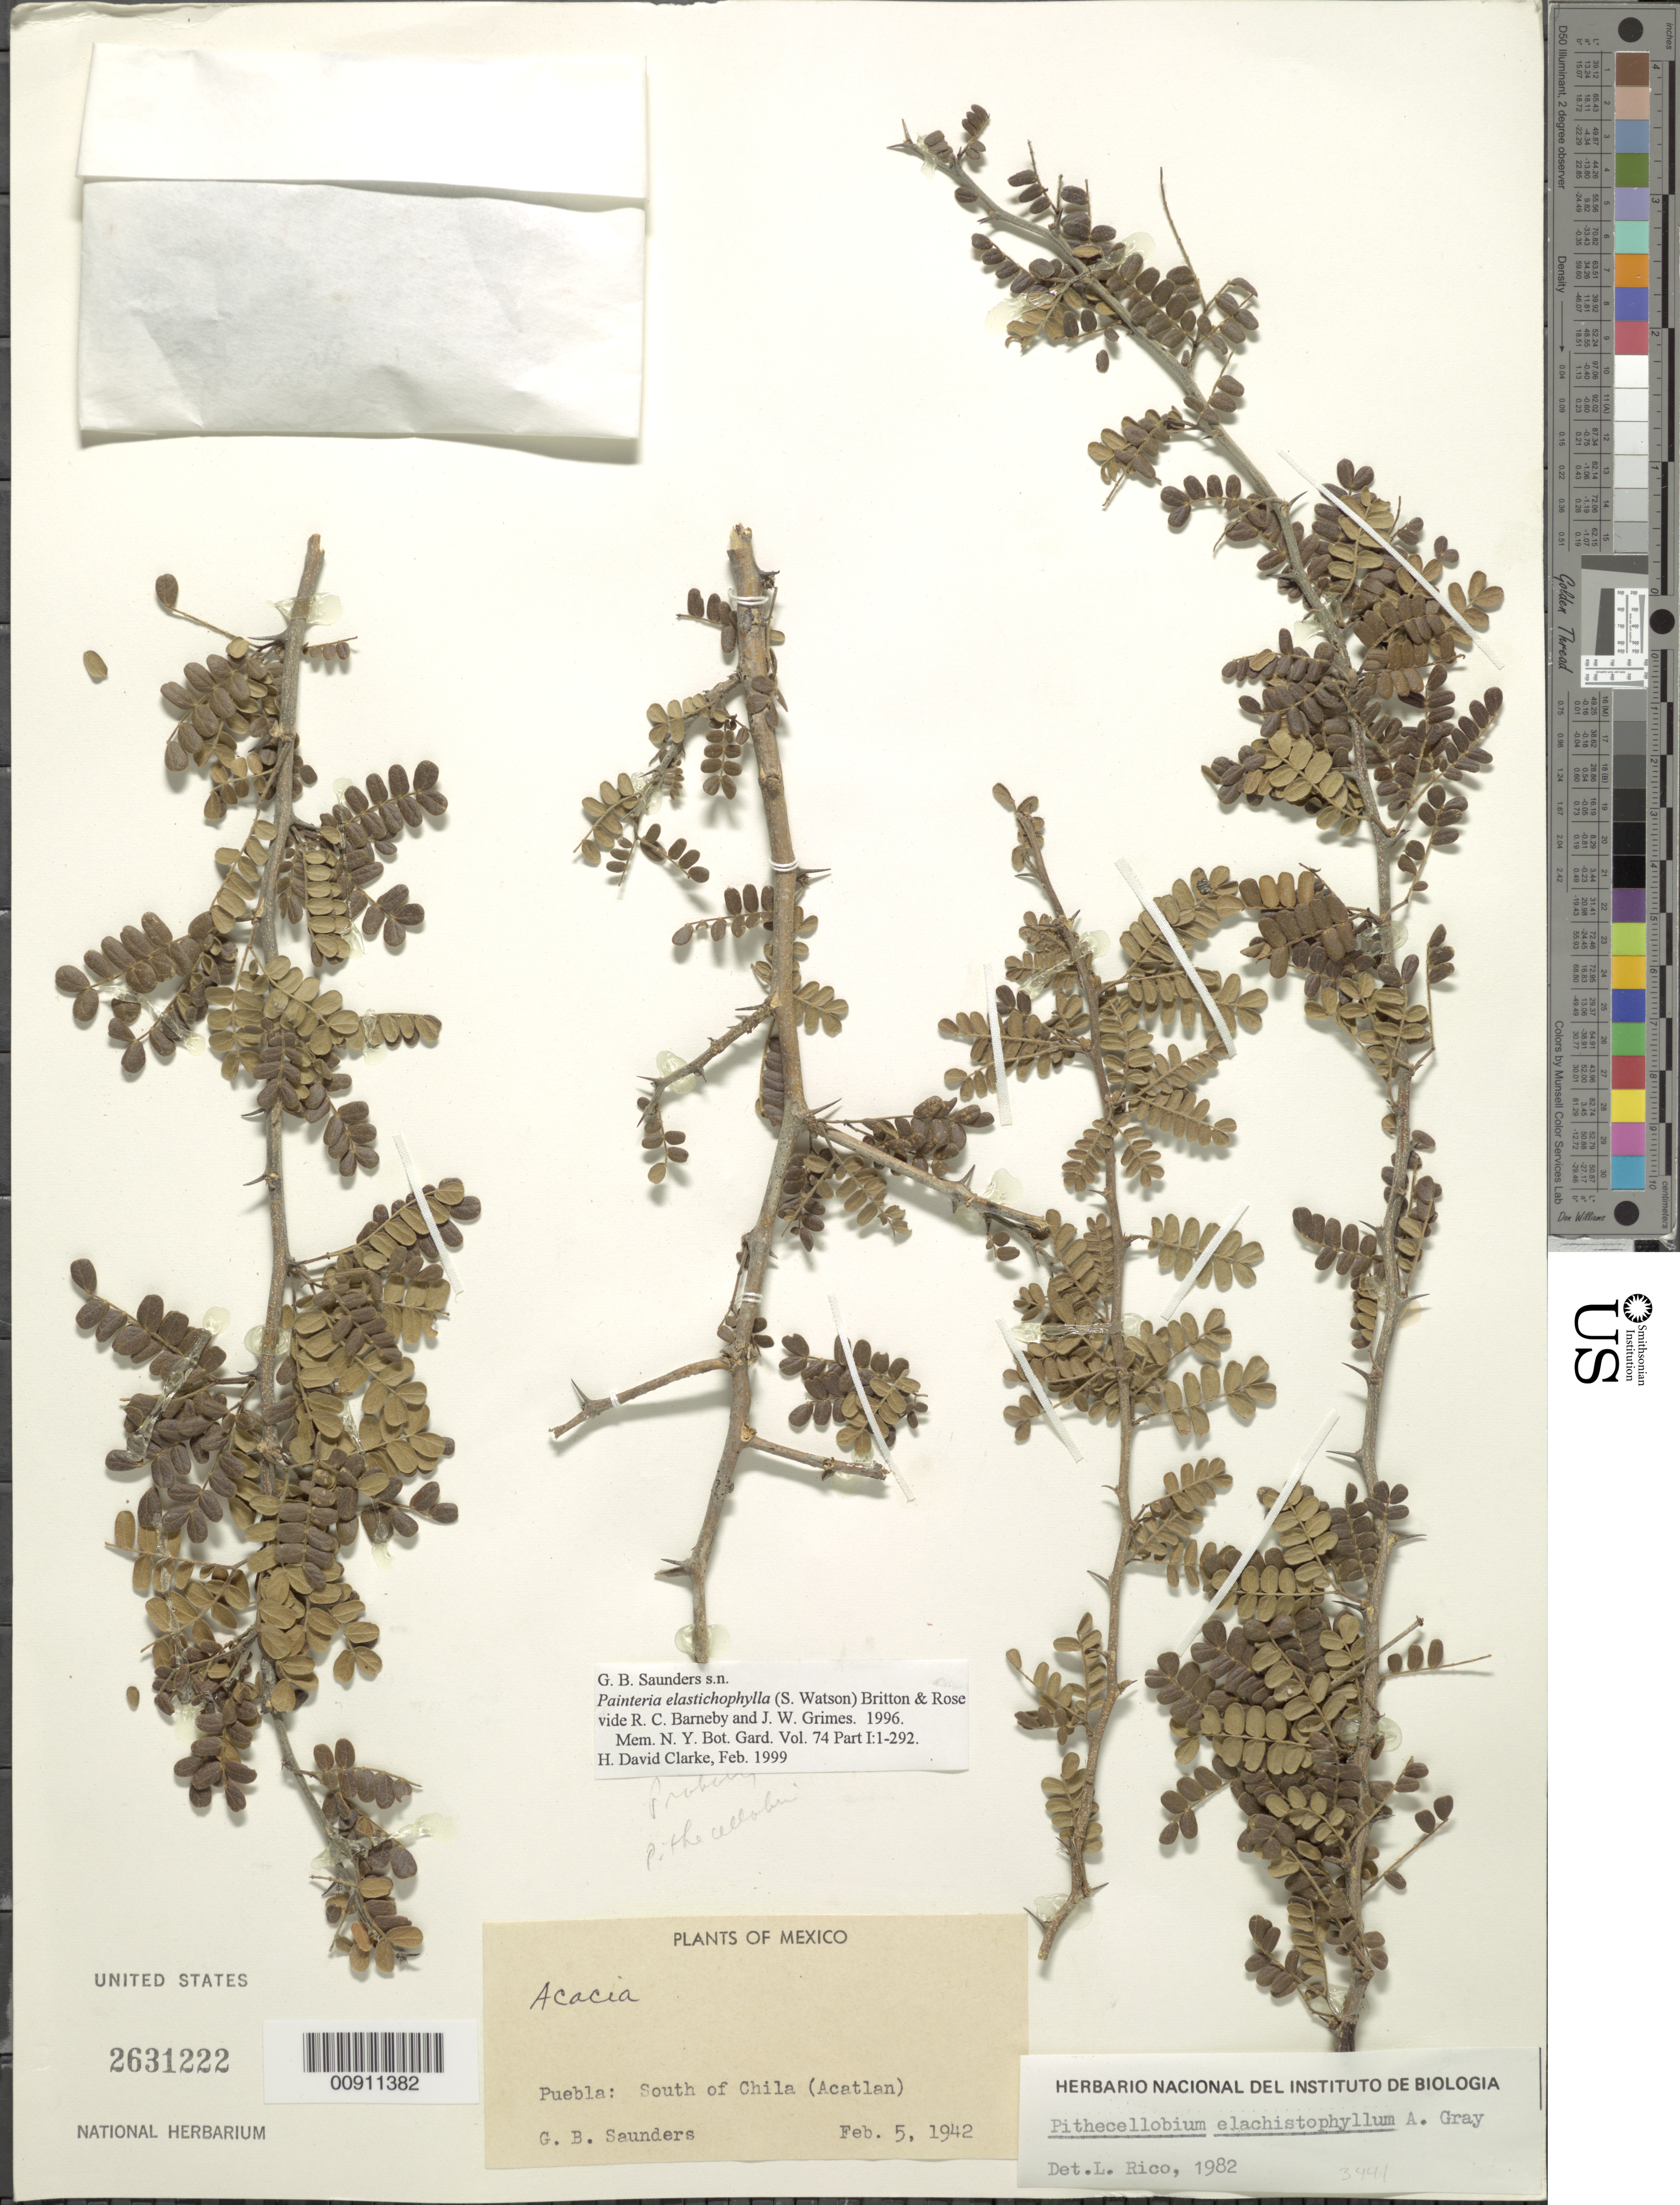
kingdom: Plantae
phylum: Tracheophyta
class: Magnoliopsida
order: Fabales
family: Fabaceae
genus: Painteria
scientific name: Painteria elachistophylla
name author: (A. Gray ex S. Watson) Britton & Rose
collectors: G. B. Saunders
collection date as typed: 05 Feb 1942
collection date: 1942-02-05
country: Mexico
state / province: Puebla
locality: Puebla: South of Chila (Acatlan).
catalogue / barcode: US 2631222